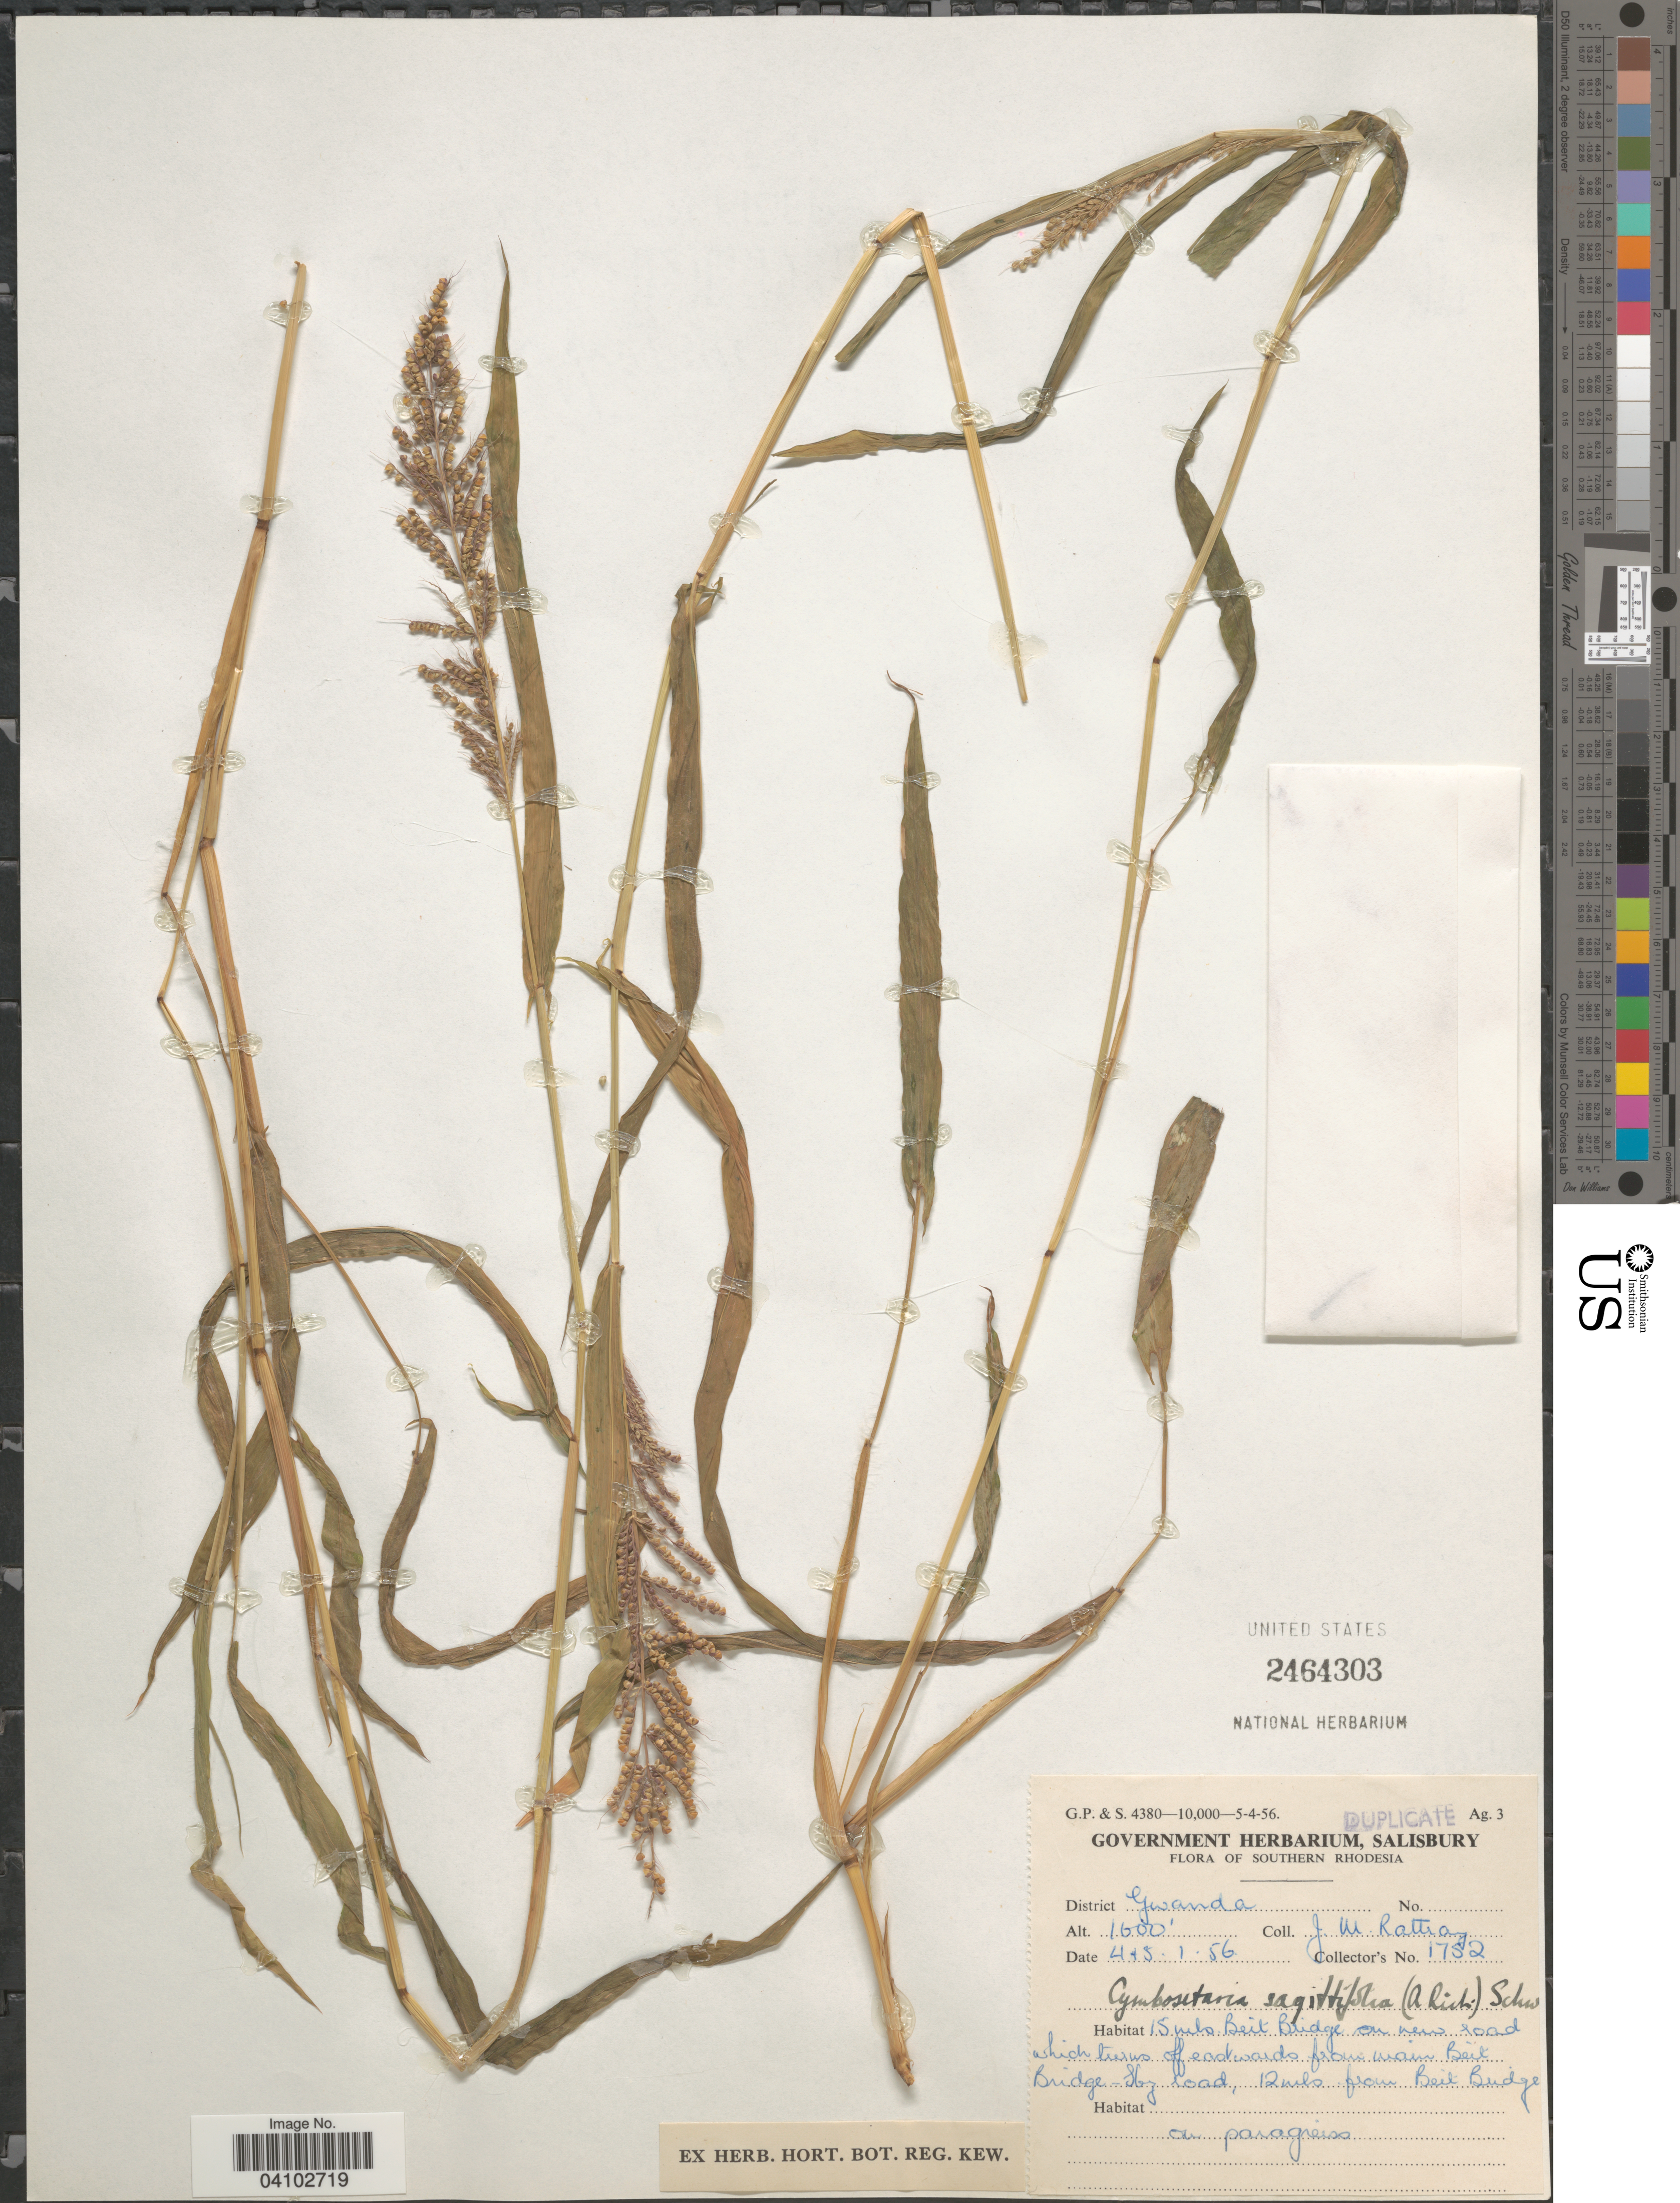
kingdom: Plantae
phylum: Tracheophyta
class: Liliopsida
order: Poales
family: Poaceae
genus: Setaria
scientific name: Setaria sagittifolia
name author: (A. Rich.) Walp.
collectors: J. Rattray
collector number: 1752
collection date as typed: Transcribed d/m/y: 4/1/56 to 5/1/56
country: Zimbabwe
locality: Southern Rhodesia. District Gwanda. 15 mls Beit Bridge on new road which [illegible text] off eastwards from main Beit Bridge-[illegible text] road, 12 mls from Beit Bridge.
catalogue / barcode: US 2464303